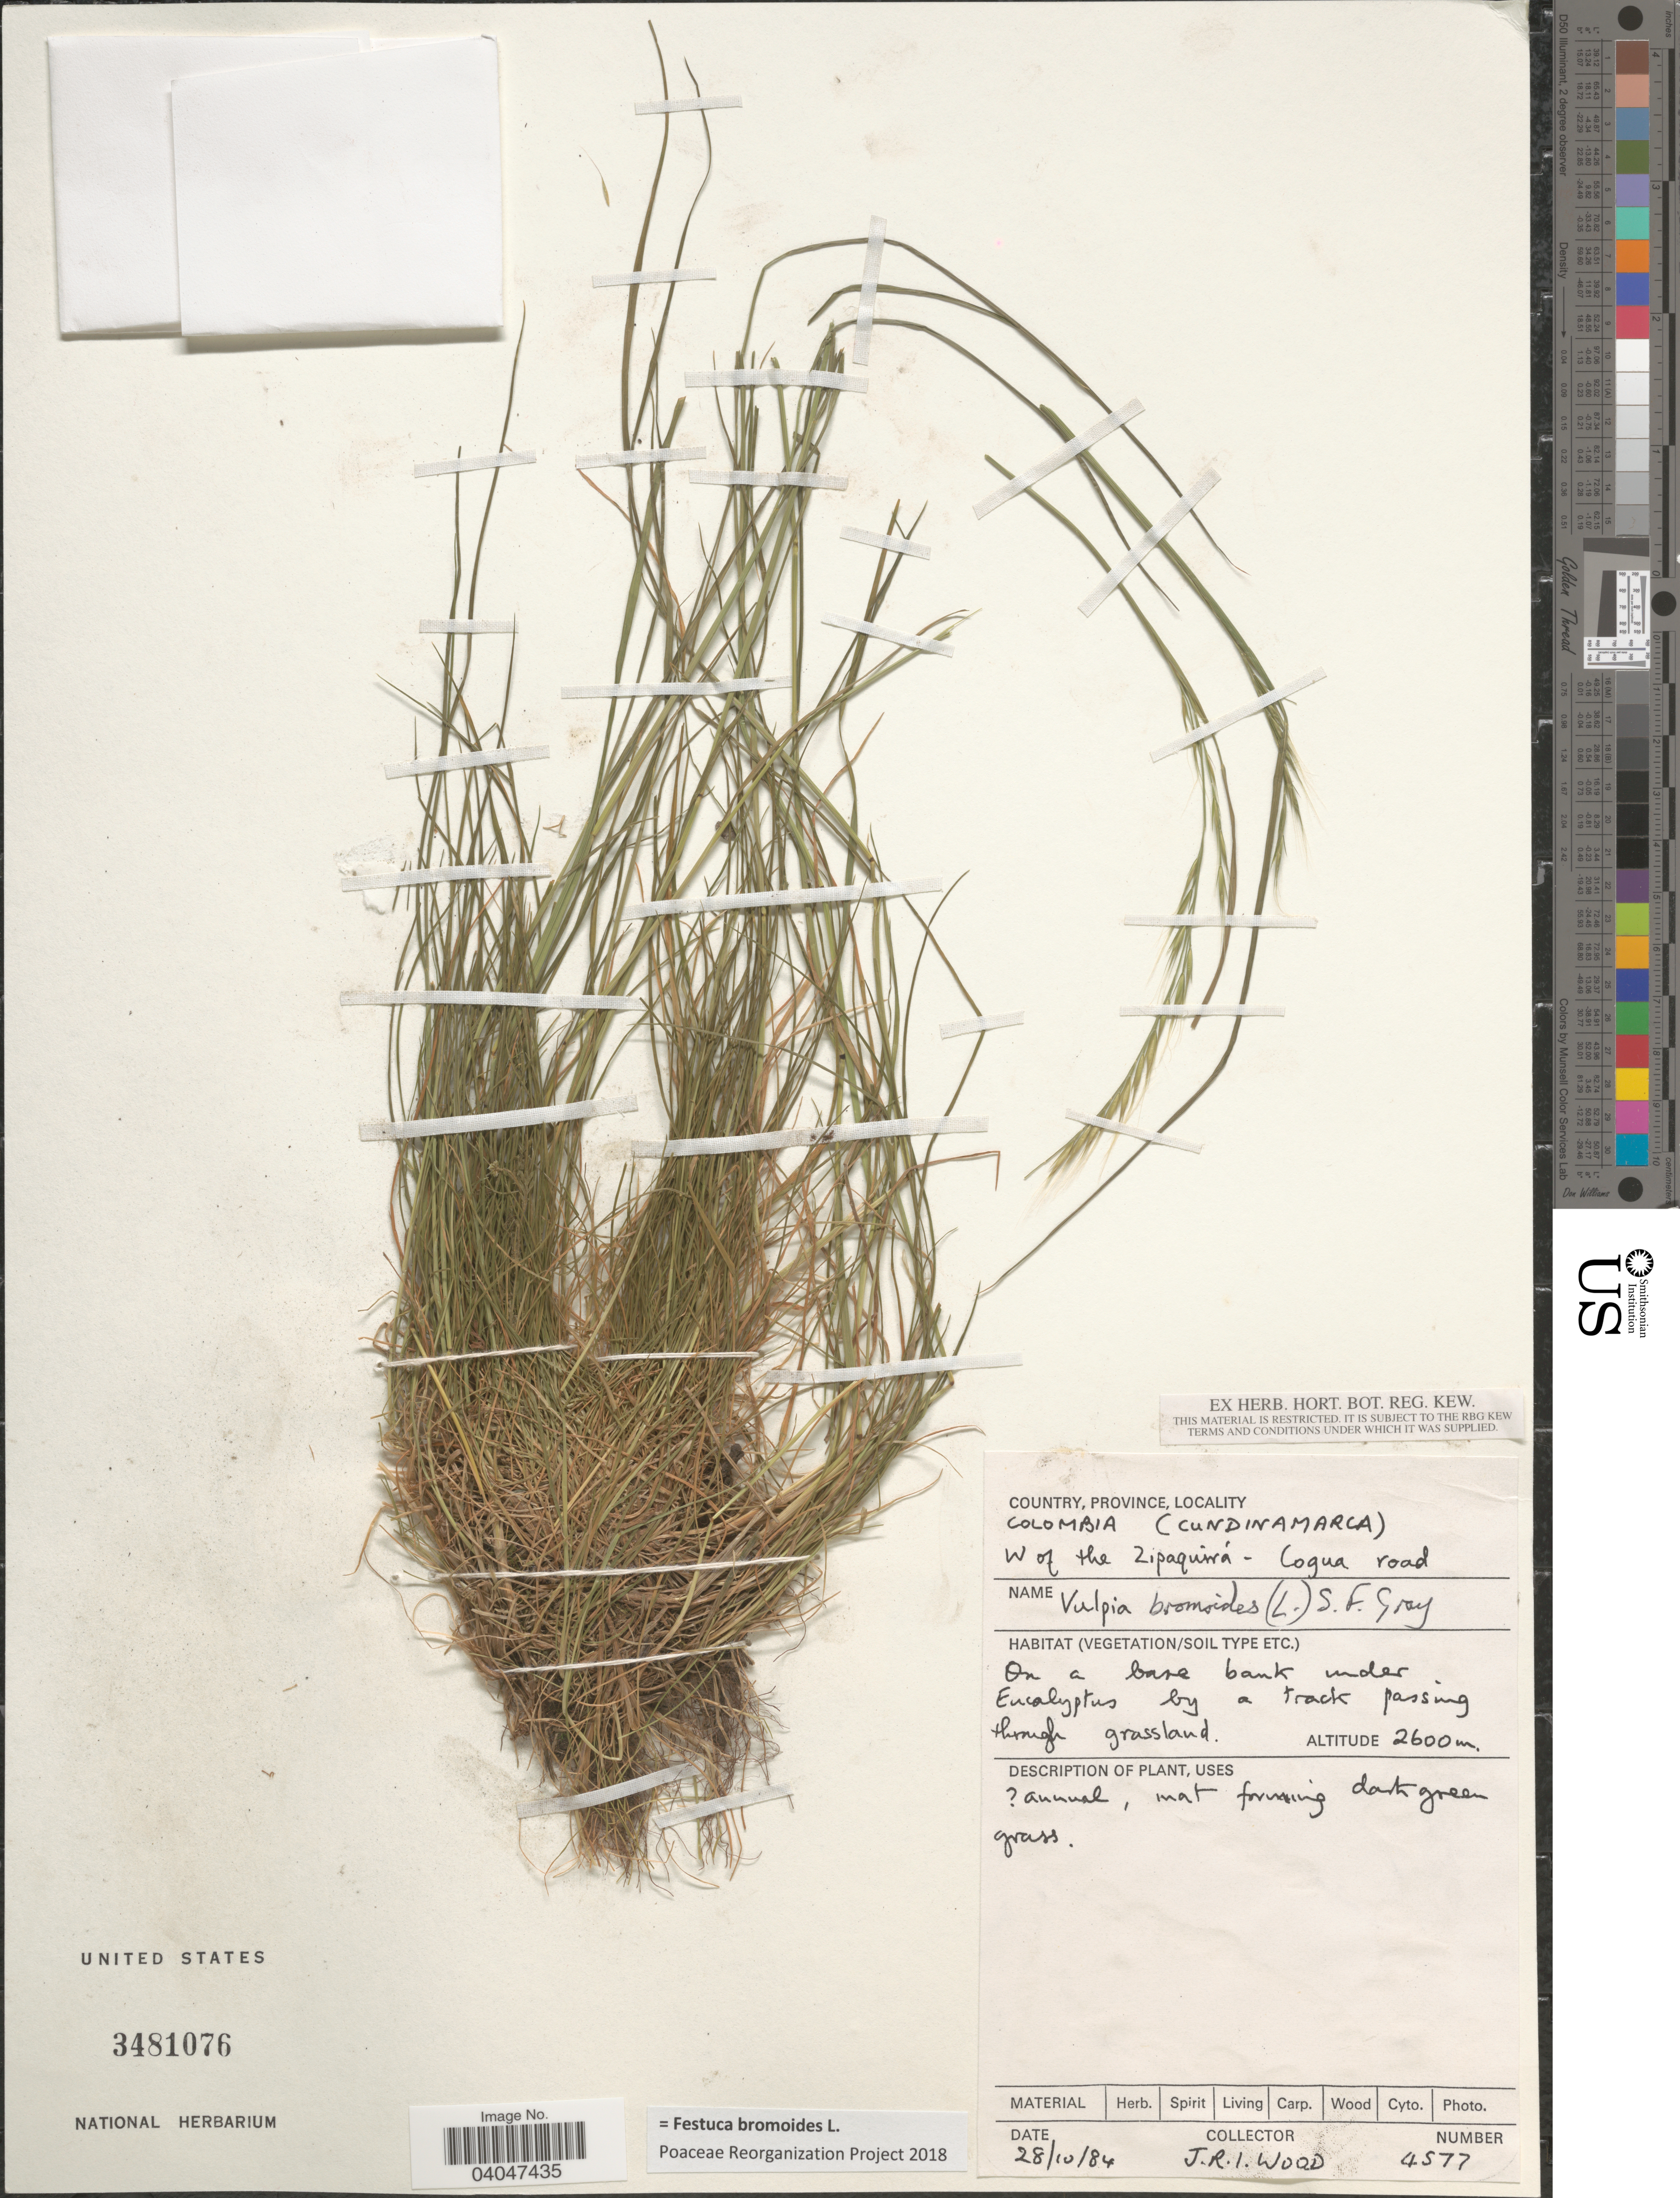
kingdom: Plantae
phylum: Tracheophyta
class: Liliopsida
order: Poales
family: Poaceae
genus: Festuca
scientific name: Festuca bromoides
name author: L.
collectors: J. R. I. Wood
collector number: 4577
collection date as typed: Transcribed d/m/y: 28/10/84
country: Colombia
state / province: Cundinamarca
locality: W of the Zipaquirrá - Cogua road.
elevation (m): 2600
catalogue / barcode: US 3481076